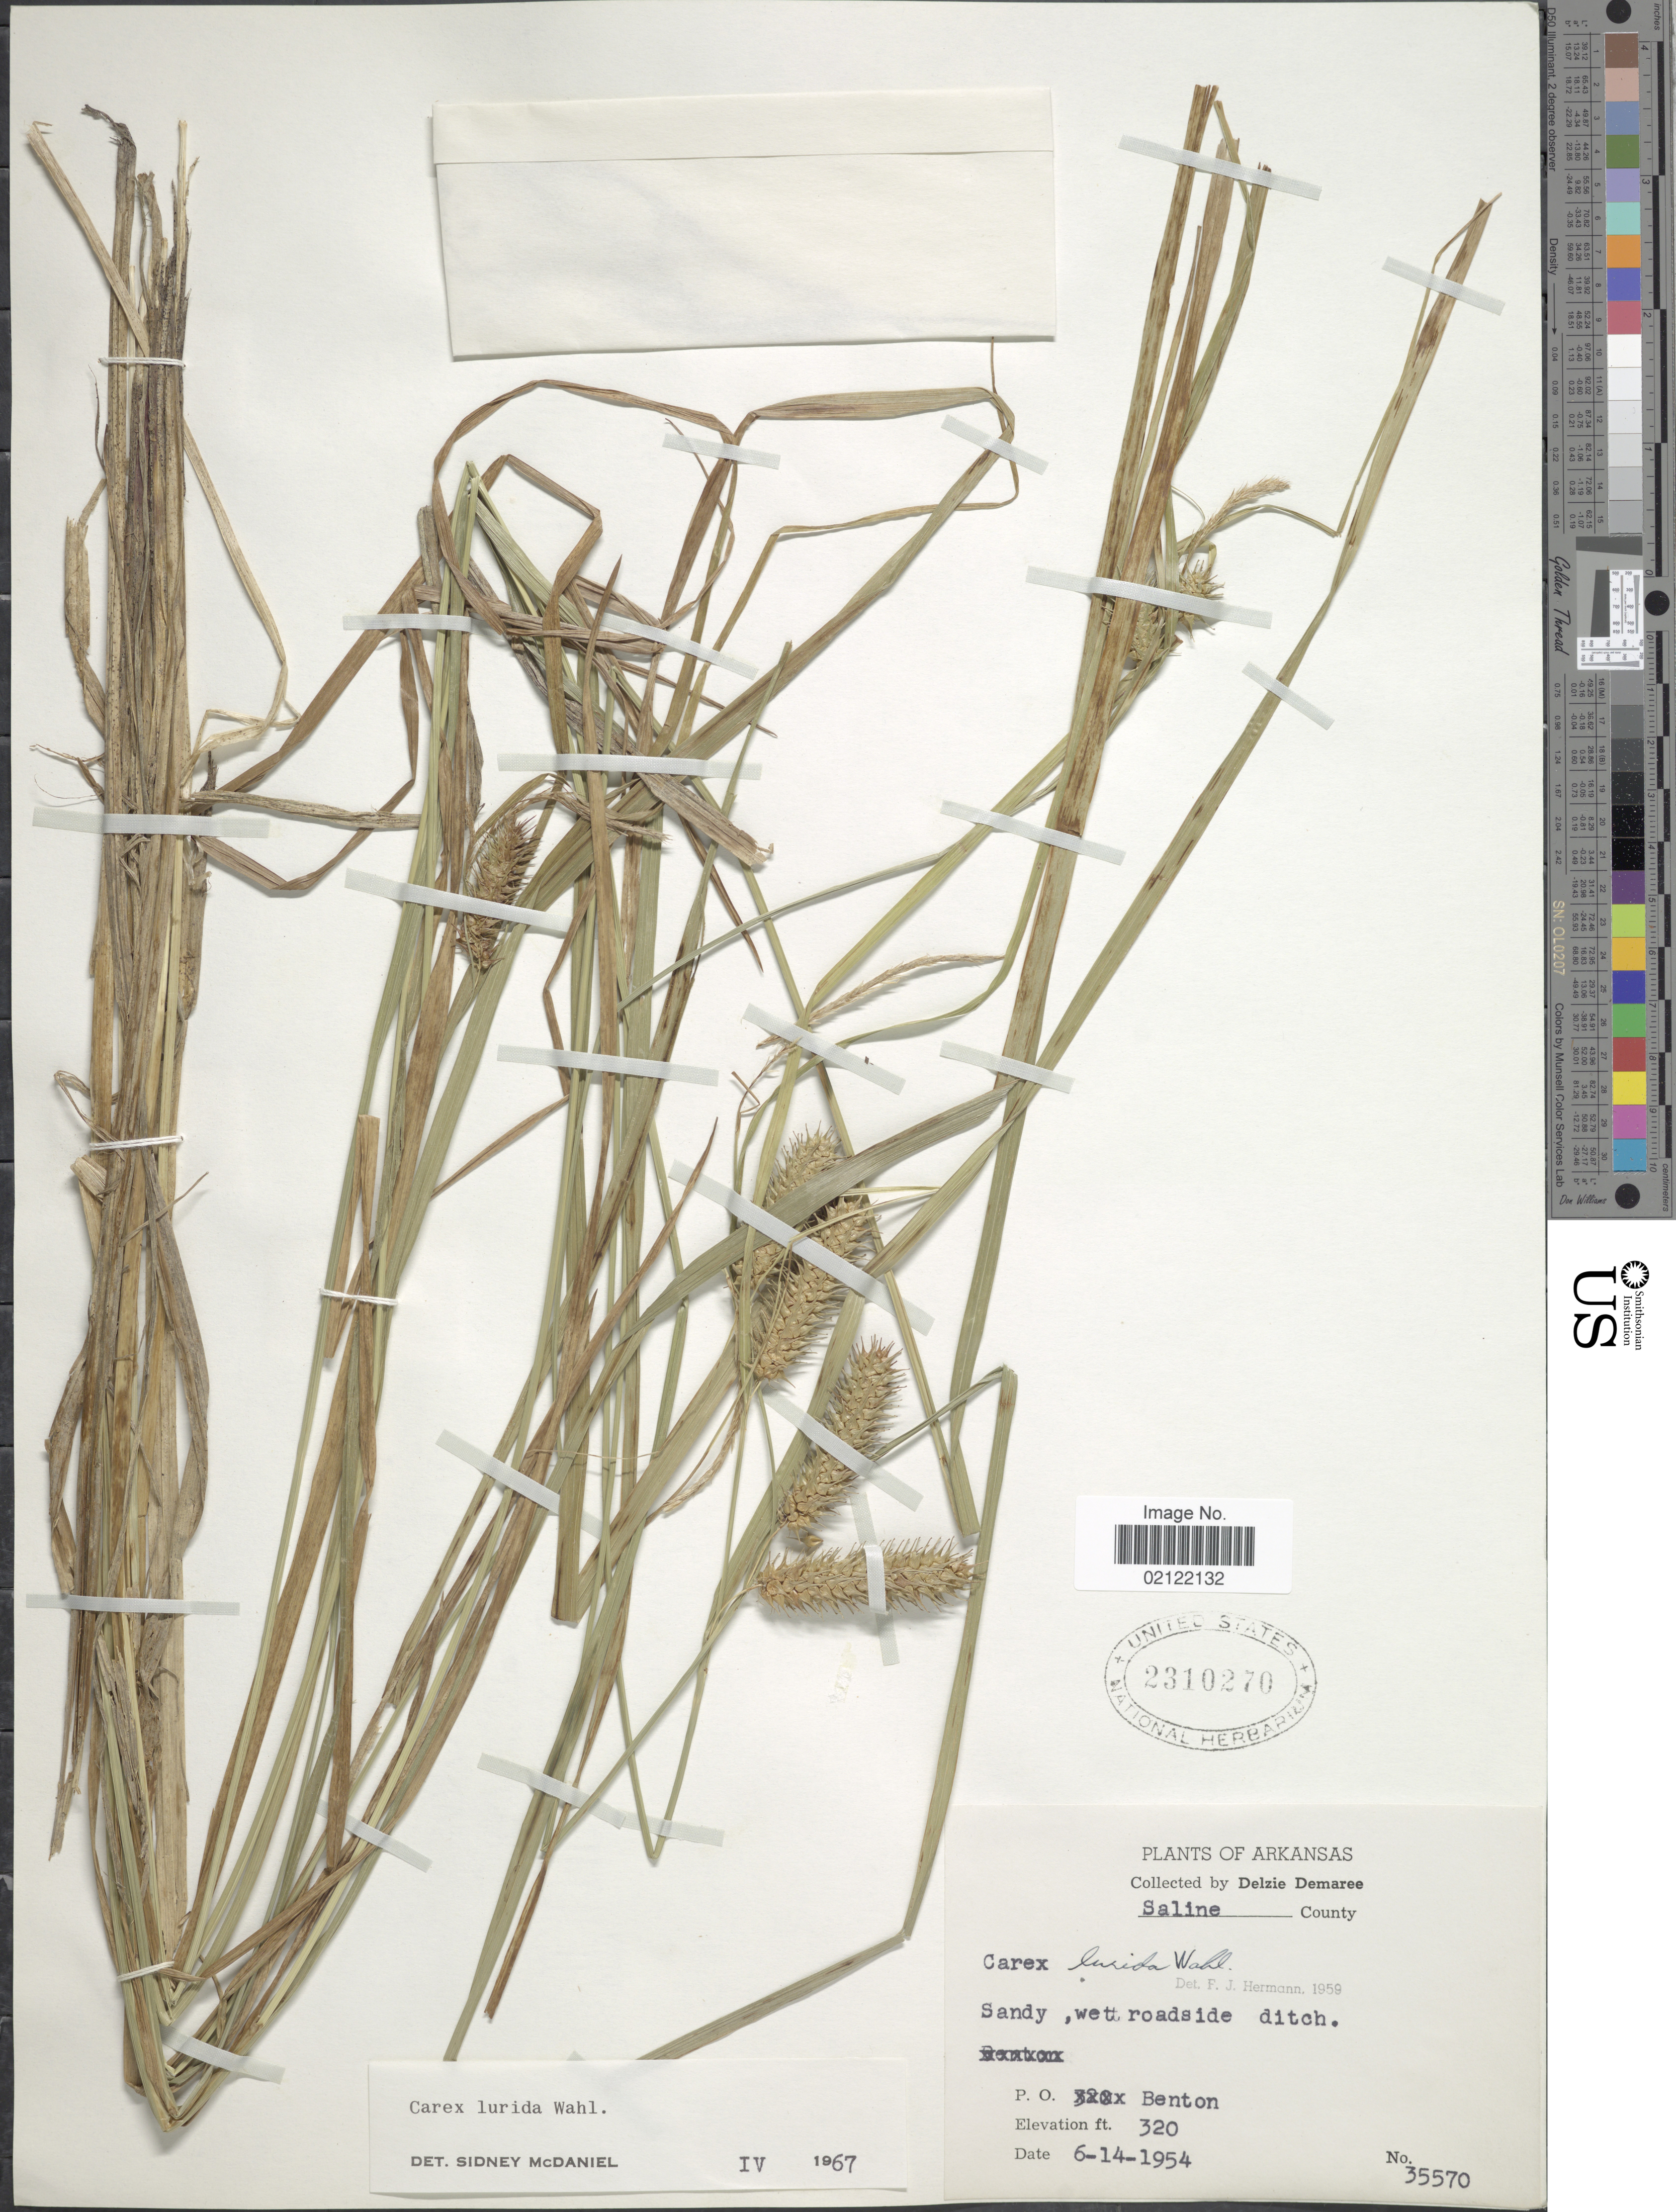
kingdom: Plantae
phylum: Tracheophyta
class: Liliopsida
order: Poales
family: Cyperaceae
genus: Carex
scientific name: Carex lurida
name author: Wahlenb.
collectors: D. Demaree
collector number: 35570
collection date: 1954-06-14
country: United States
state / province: Arkansas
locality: Saline County. Sandy, wet roadside ditch. P.O. Benton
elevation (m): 98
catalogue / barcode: US 2310270